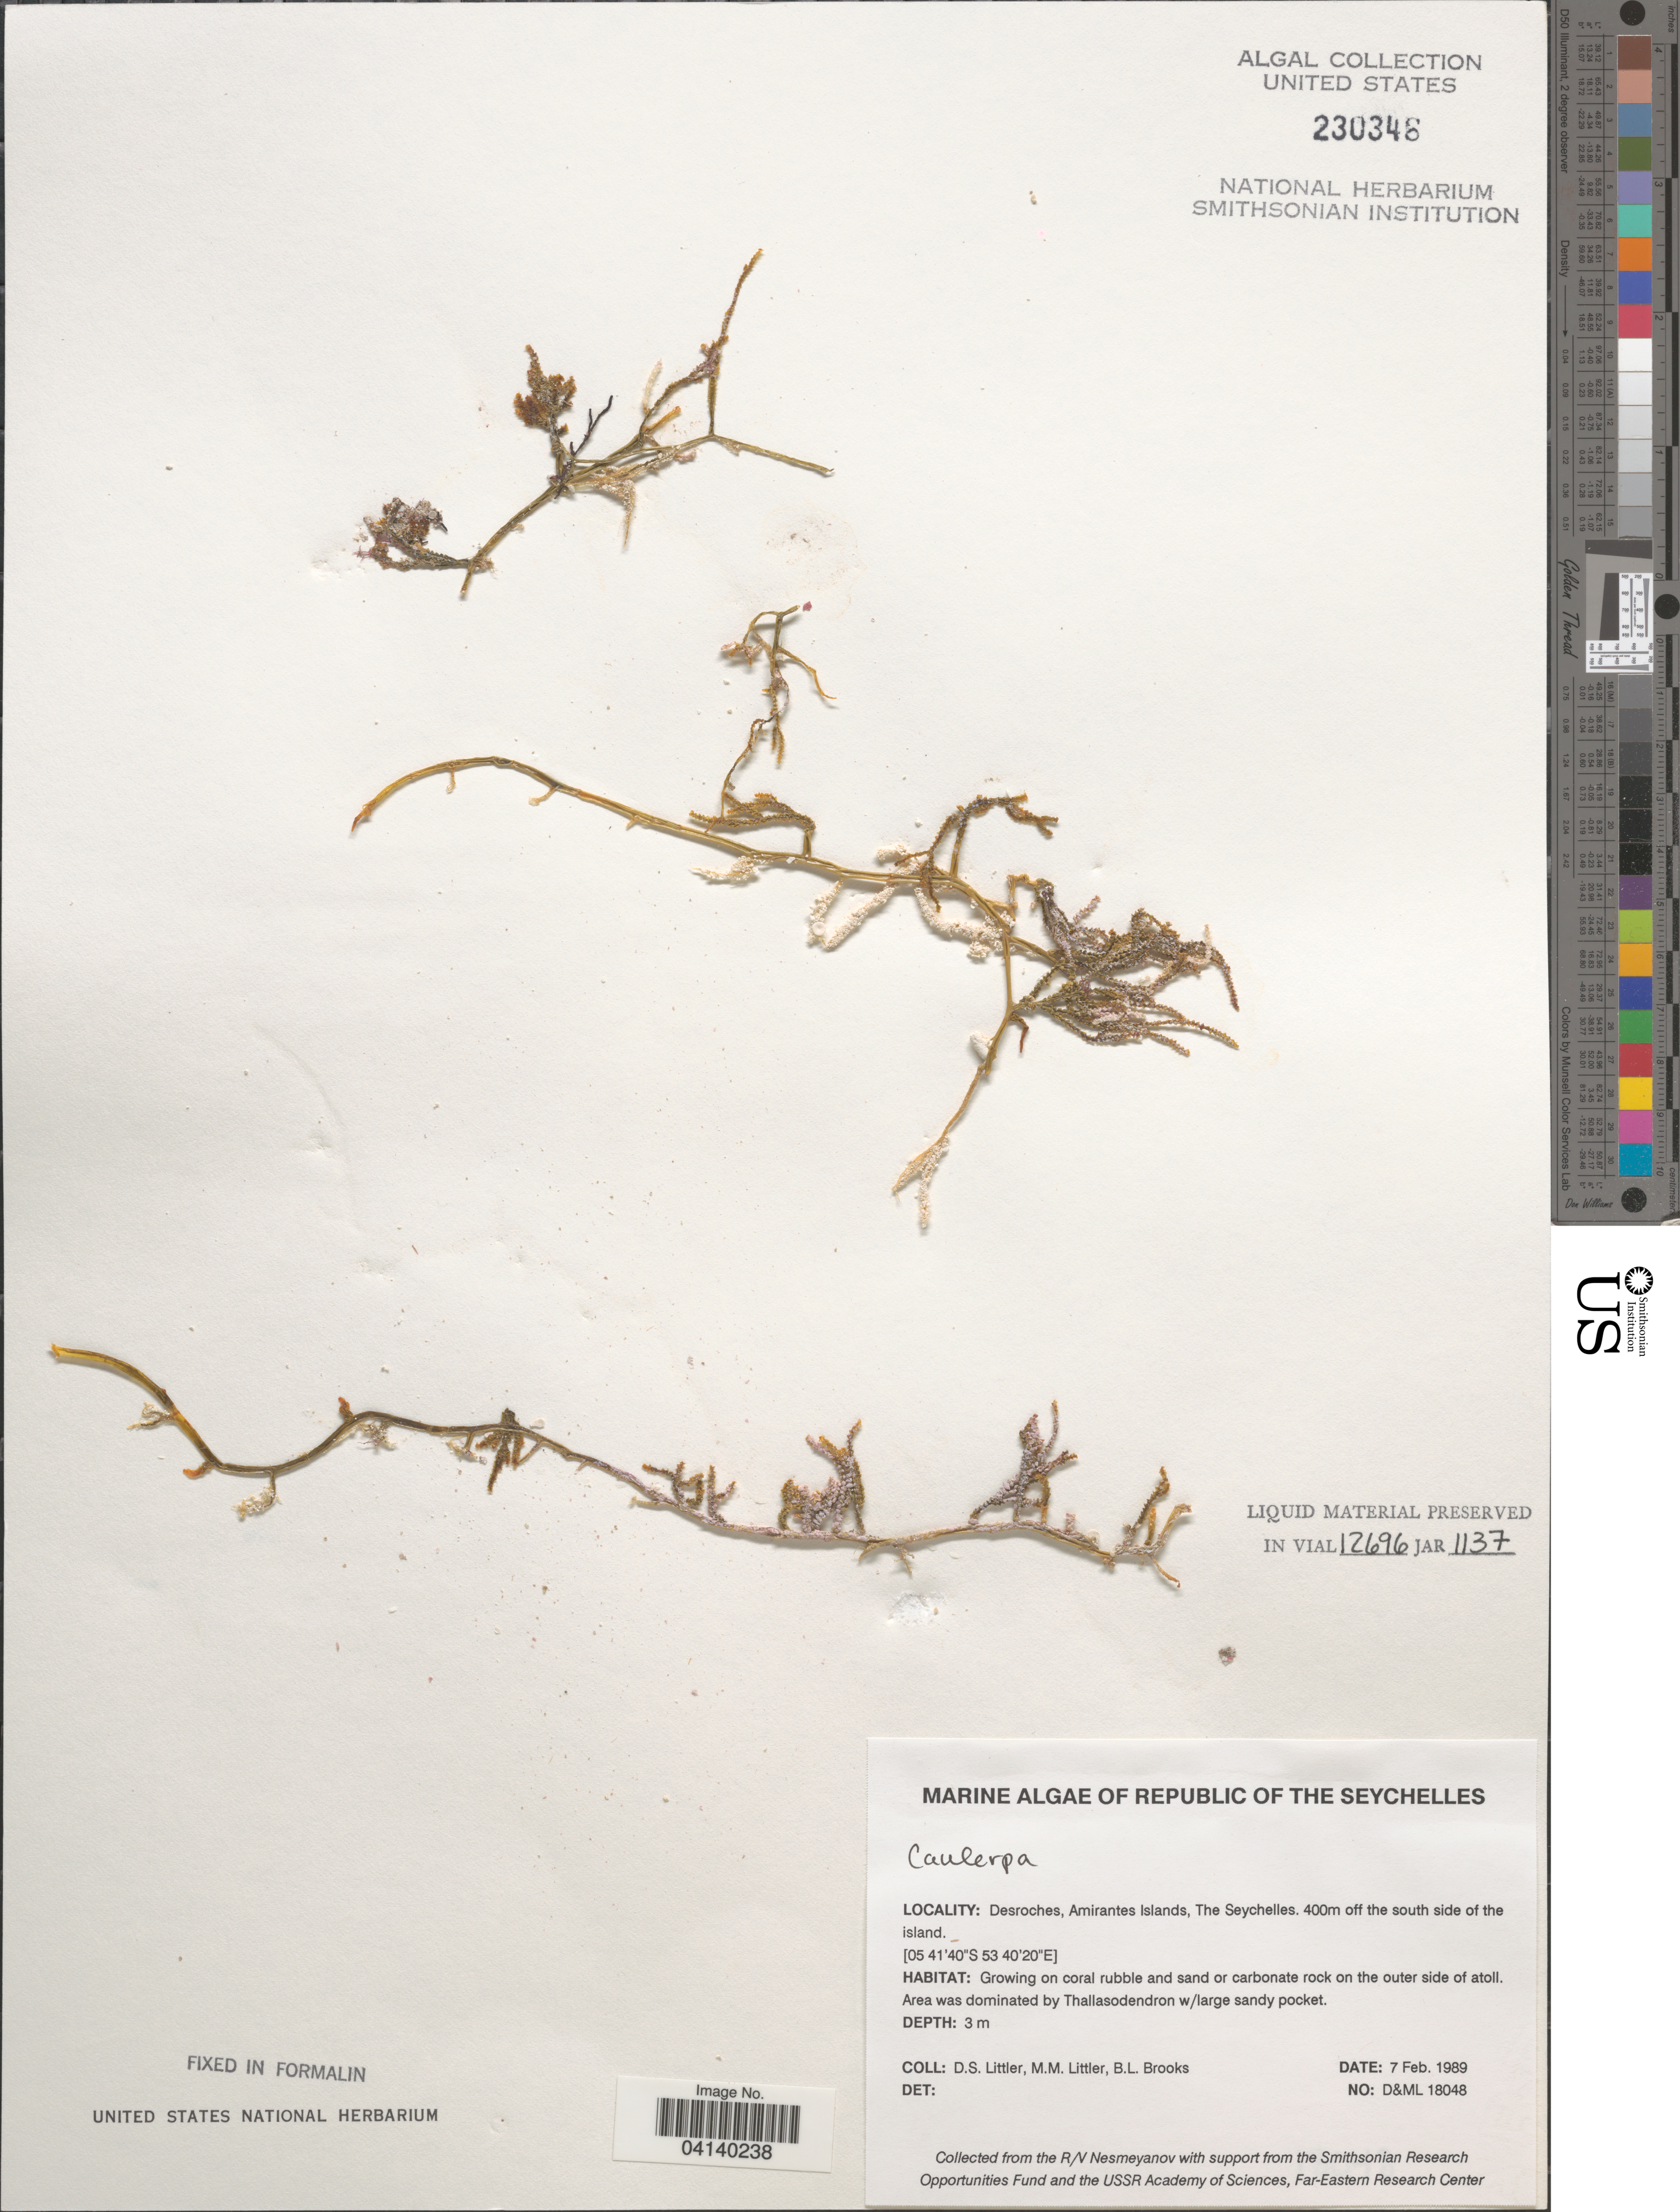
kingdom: Plantae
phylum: Chlorophyta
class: Ulvophyceae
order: Bryopsidales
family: Caulerpaceae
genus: Caulerpa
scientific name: Caulerpa sp.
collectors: D. S. Littler & B. Brooks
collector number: D&ML18048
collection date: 1989-02-07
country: Seychelles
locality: Republic of the Seychelles. Desroches, Amirantes Islands. 400m off the south side of the island.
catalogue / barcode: US 230346